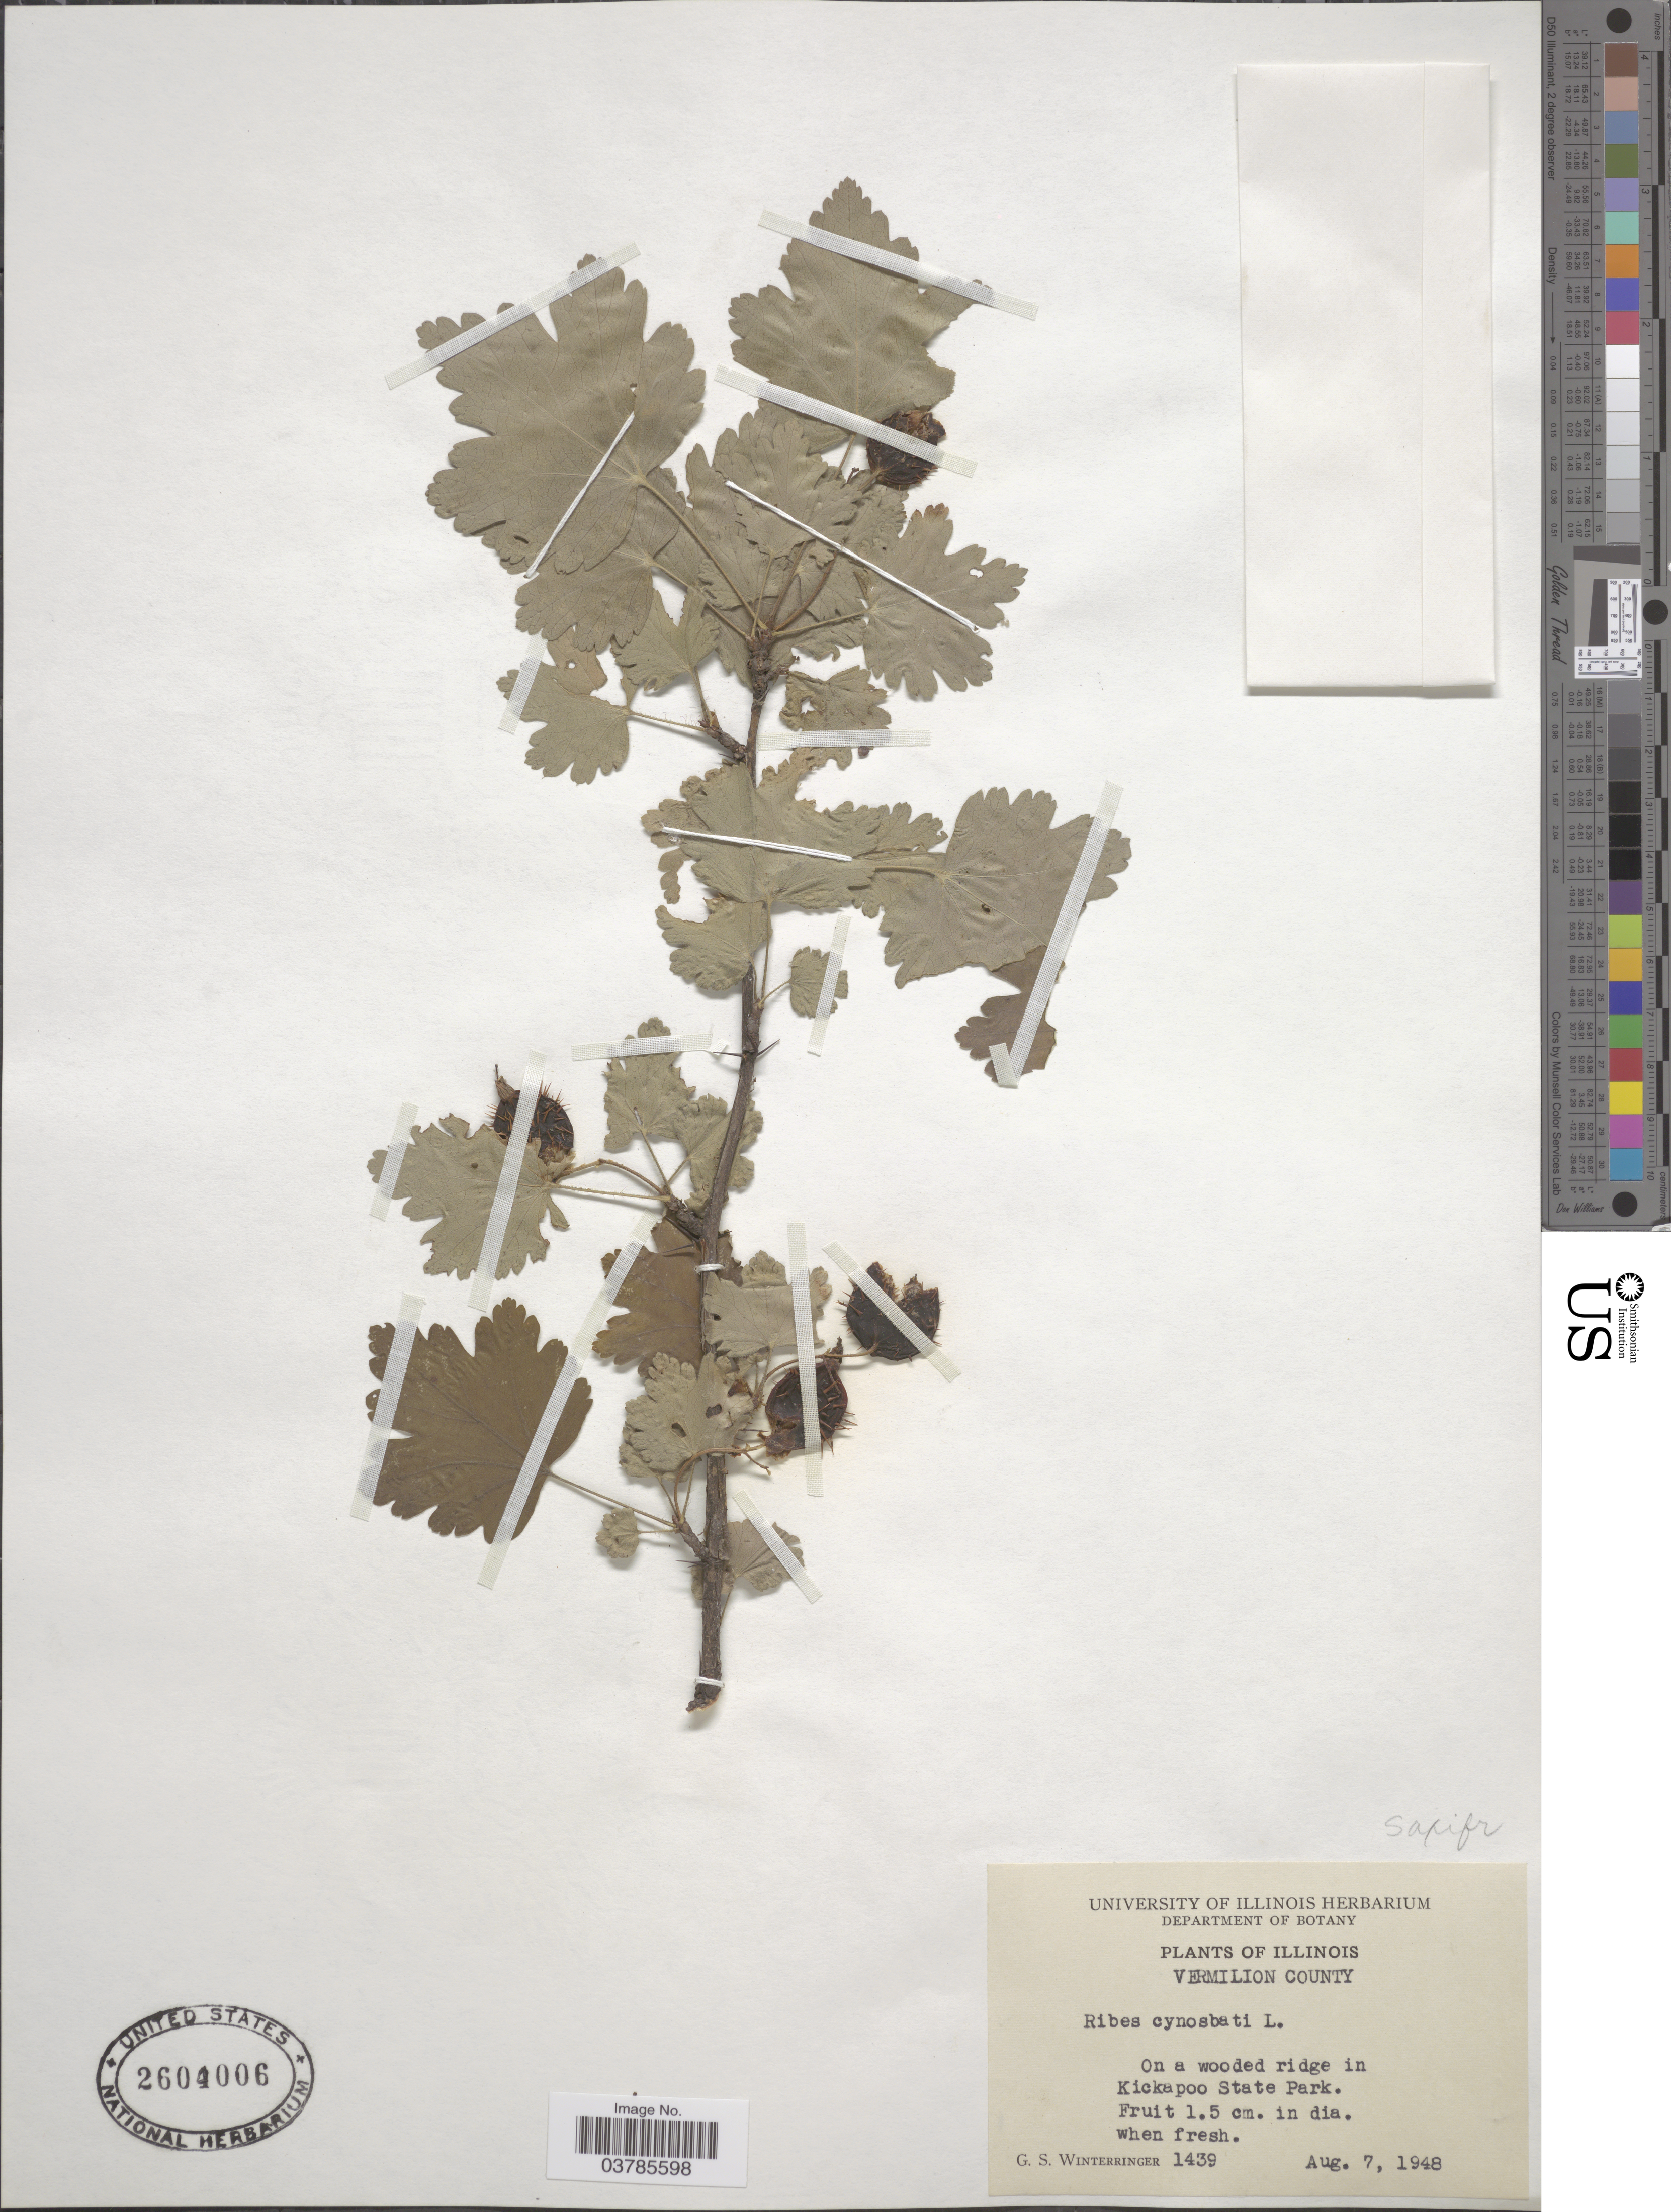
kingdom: Plantae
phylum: Tracheophyta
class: Magnoliopsida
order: Saxifragales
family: Grossulariaceae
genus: Ribes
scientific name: Ribes cynosbati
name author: L.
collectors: G. Winterringer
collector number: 1439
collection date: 1948-08-07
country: United States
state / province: Illinois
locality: Vermilion County. Kickapoo State Park.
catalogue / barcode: US 2604006